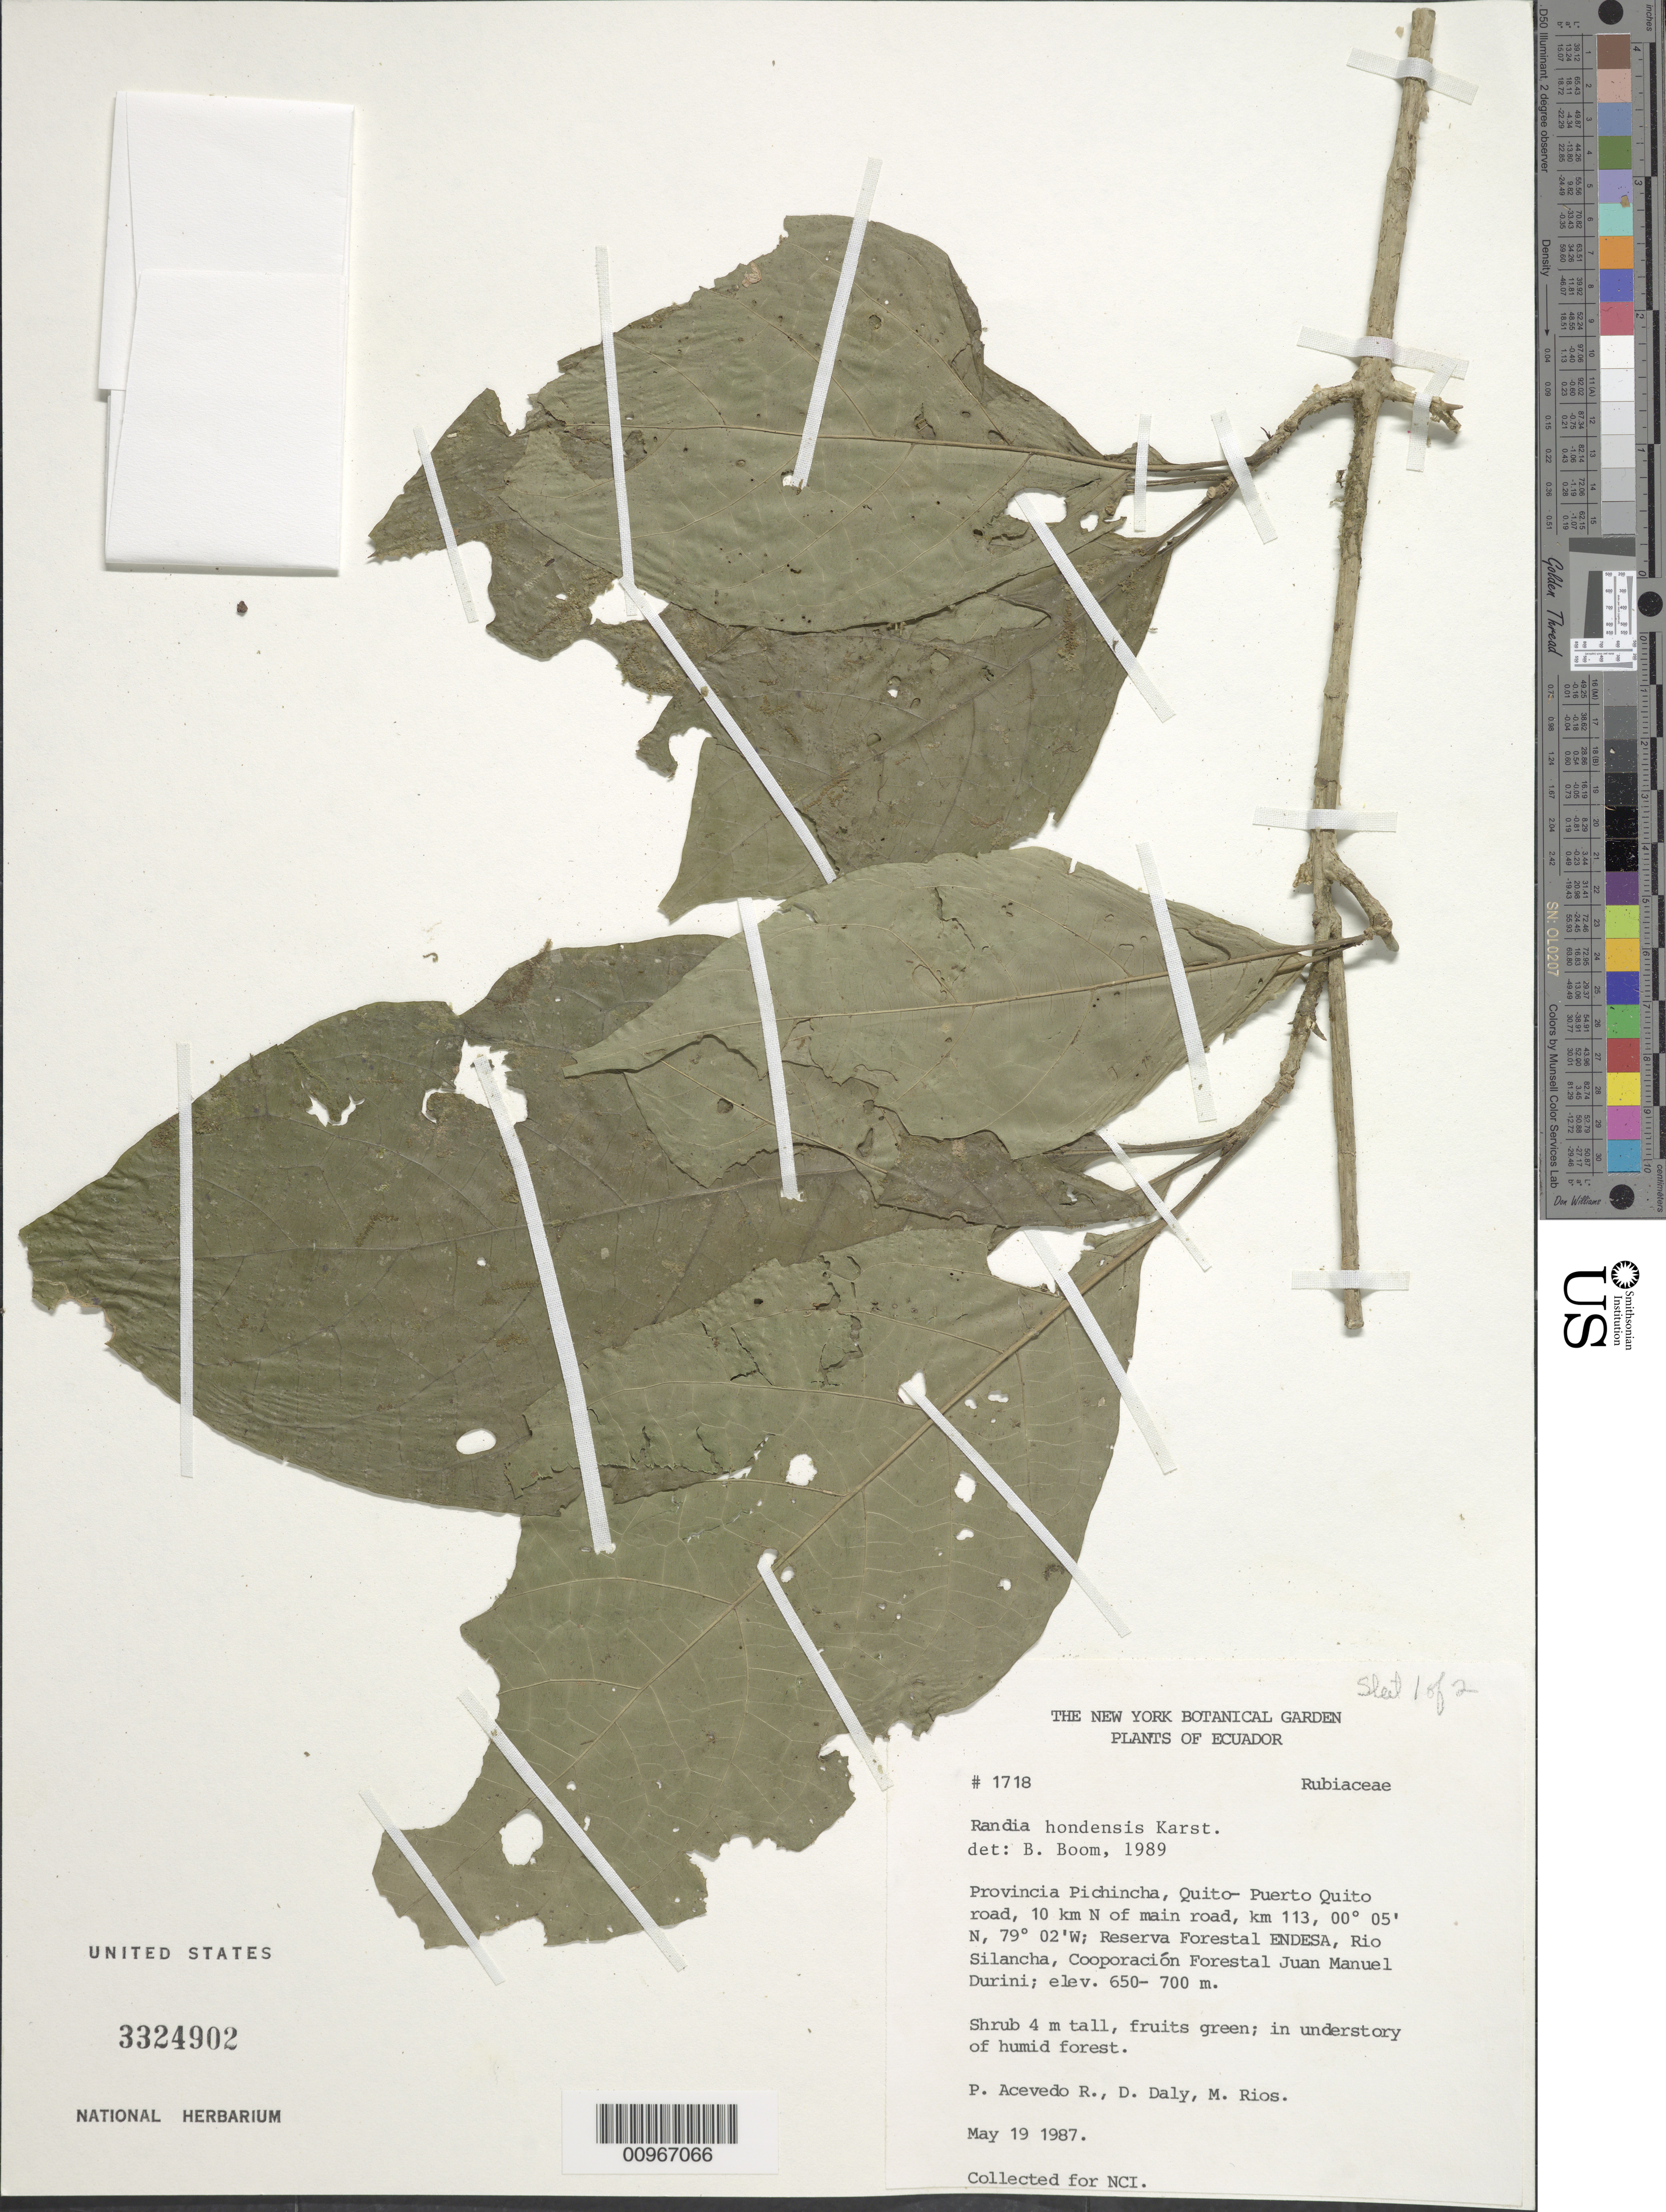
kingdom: Plantae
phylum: Tracheophyta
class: Magnoliopsida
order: Gentianales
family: Rubiaceae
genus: Randia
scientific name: Randia hondensis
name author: H. Karst.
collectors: P. Acevedo-Rodr., D. C. Daly & M. Rios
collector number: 1718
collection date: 1987-05-19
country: Ecuador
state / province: Pichincha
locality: Provincia Pichincha, Quito-Puerto Quito road, 10 km N of main road, km 113, Reserva Forestal ENDESA, Rio Silancha, Cooparacion Forestal Juan Manuel Durini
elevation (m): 650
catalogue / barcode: US 3324902